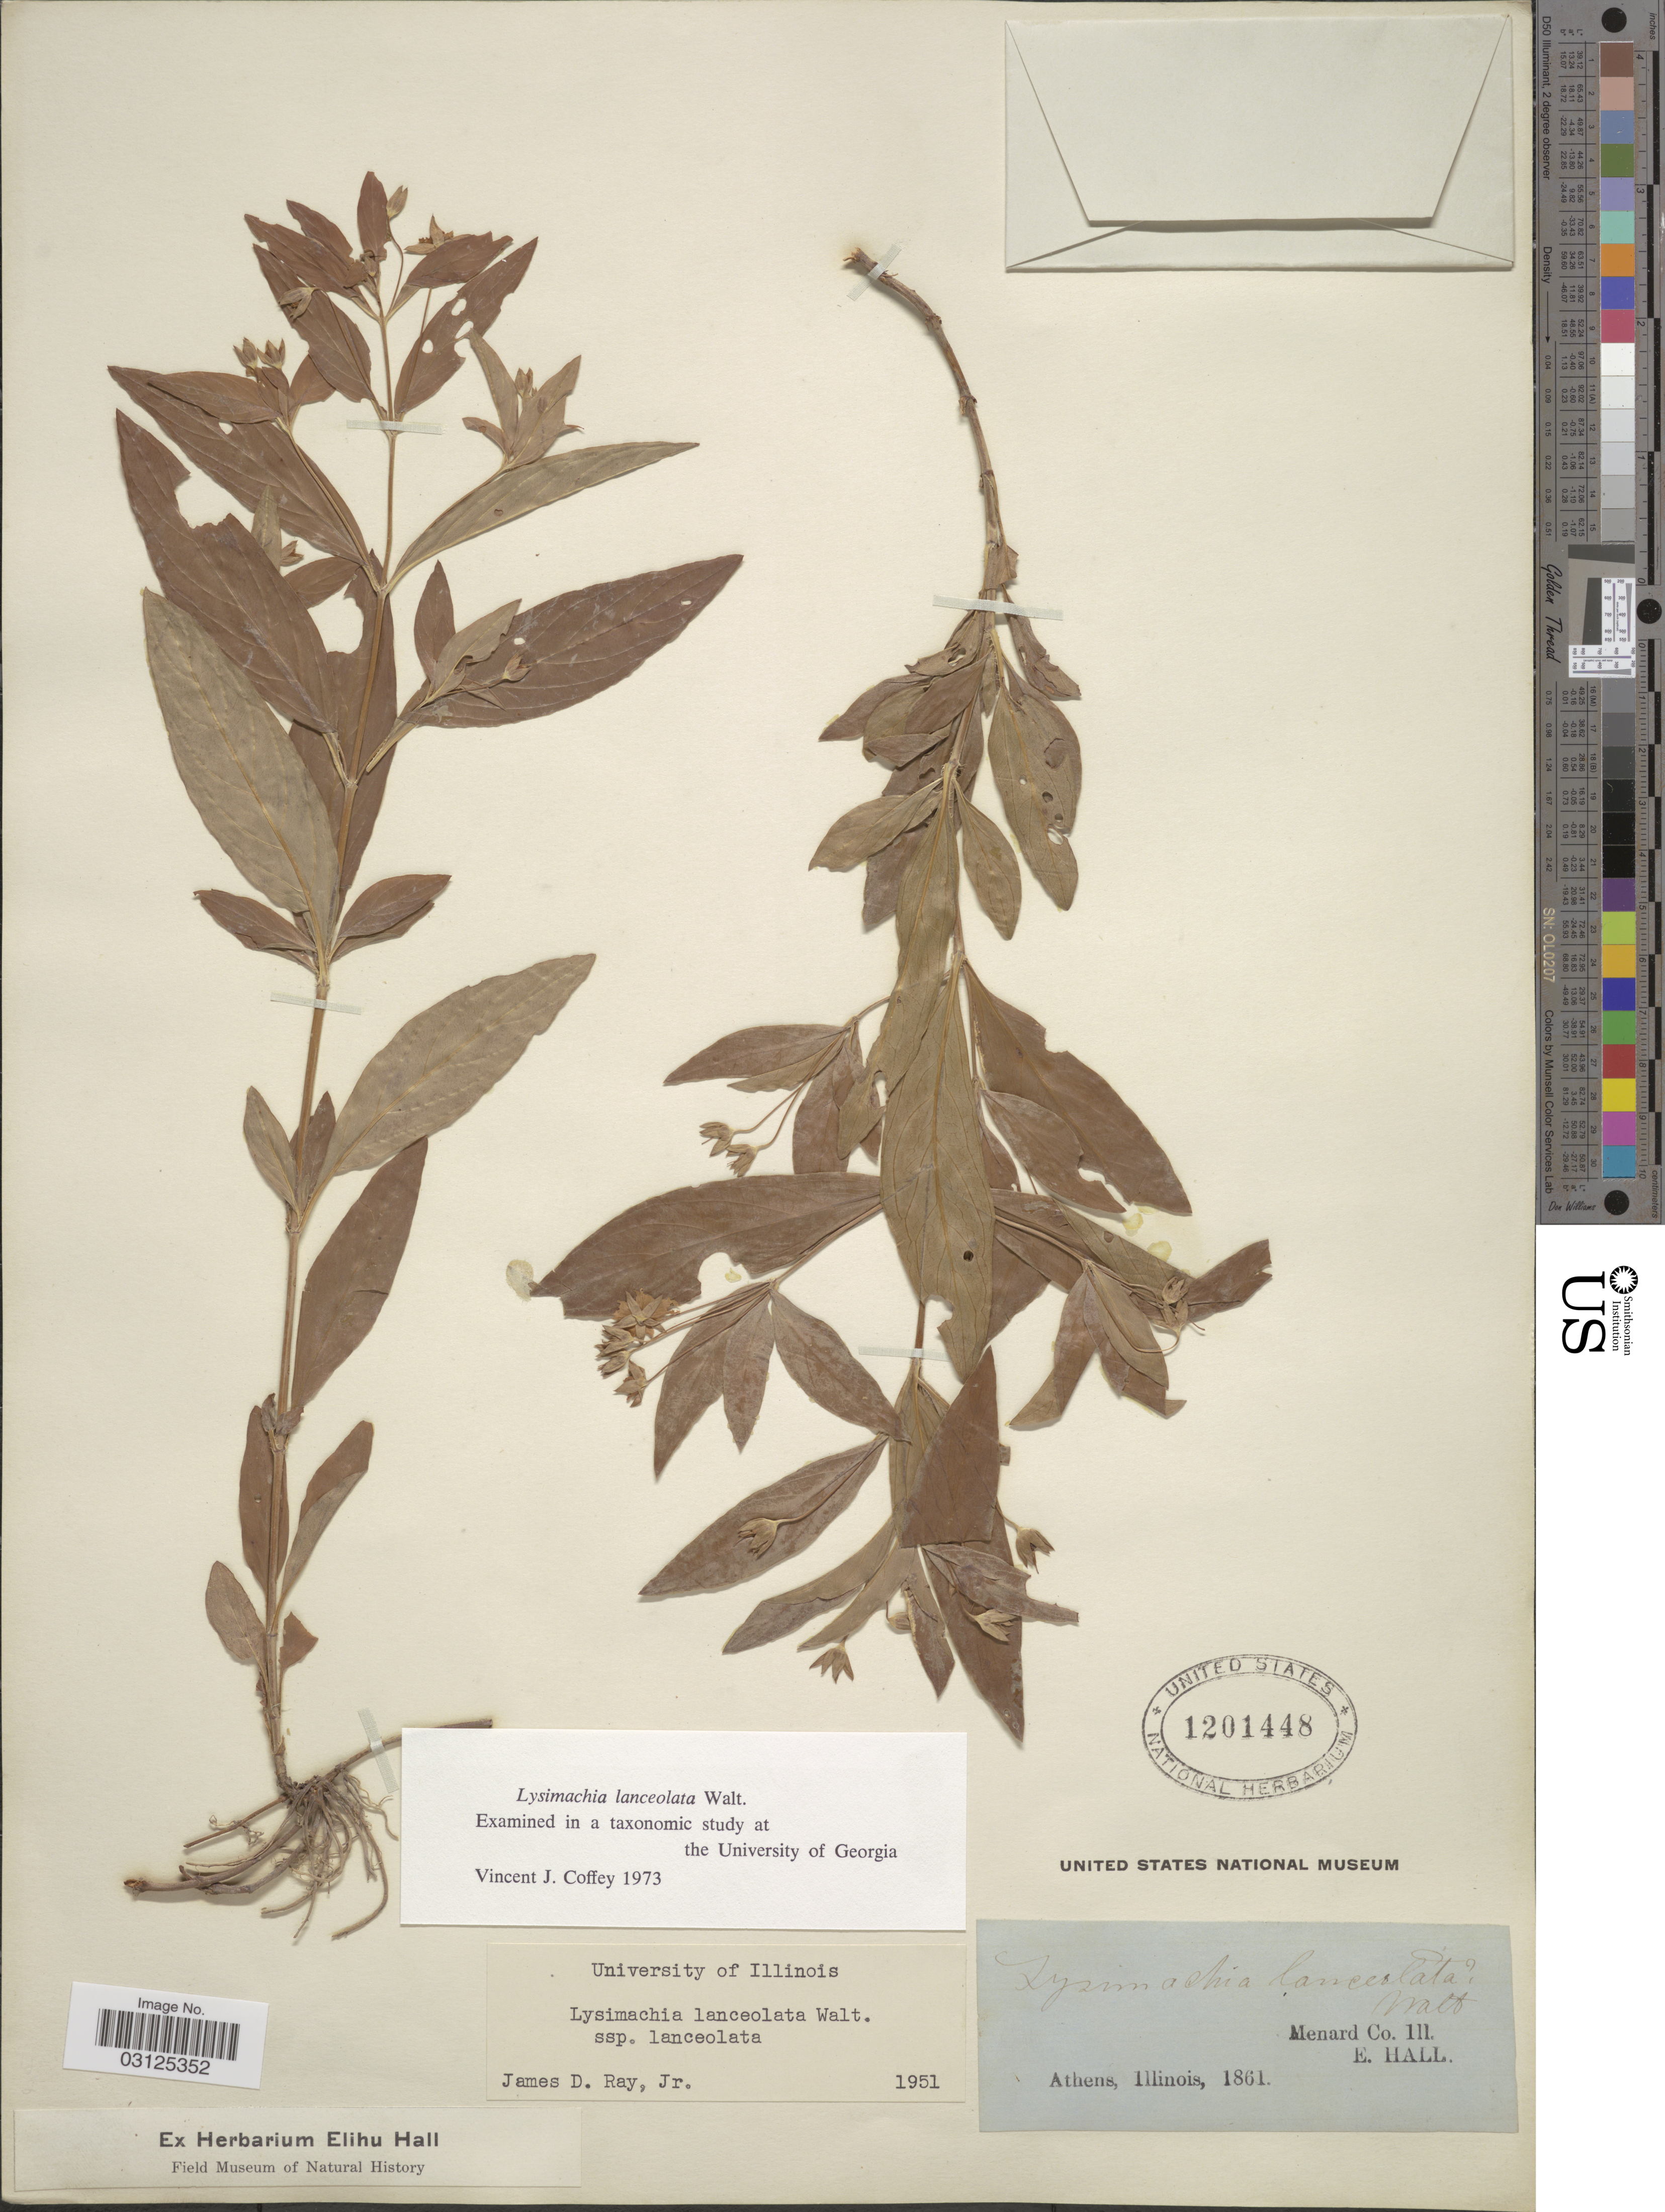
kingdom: Plantae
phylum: Tracheophyta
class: Magnoliopsida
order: Ericales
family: Primulaceae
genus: Lysimachia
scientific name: Lysimachia lanceolata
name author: Walter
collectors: E. Hall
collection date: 1861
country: United States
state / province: Illinois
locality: Menard Co. Athens.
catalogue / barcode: US 1201448